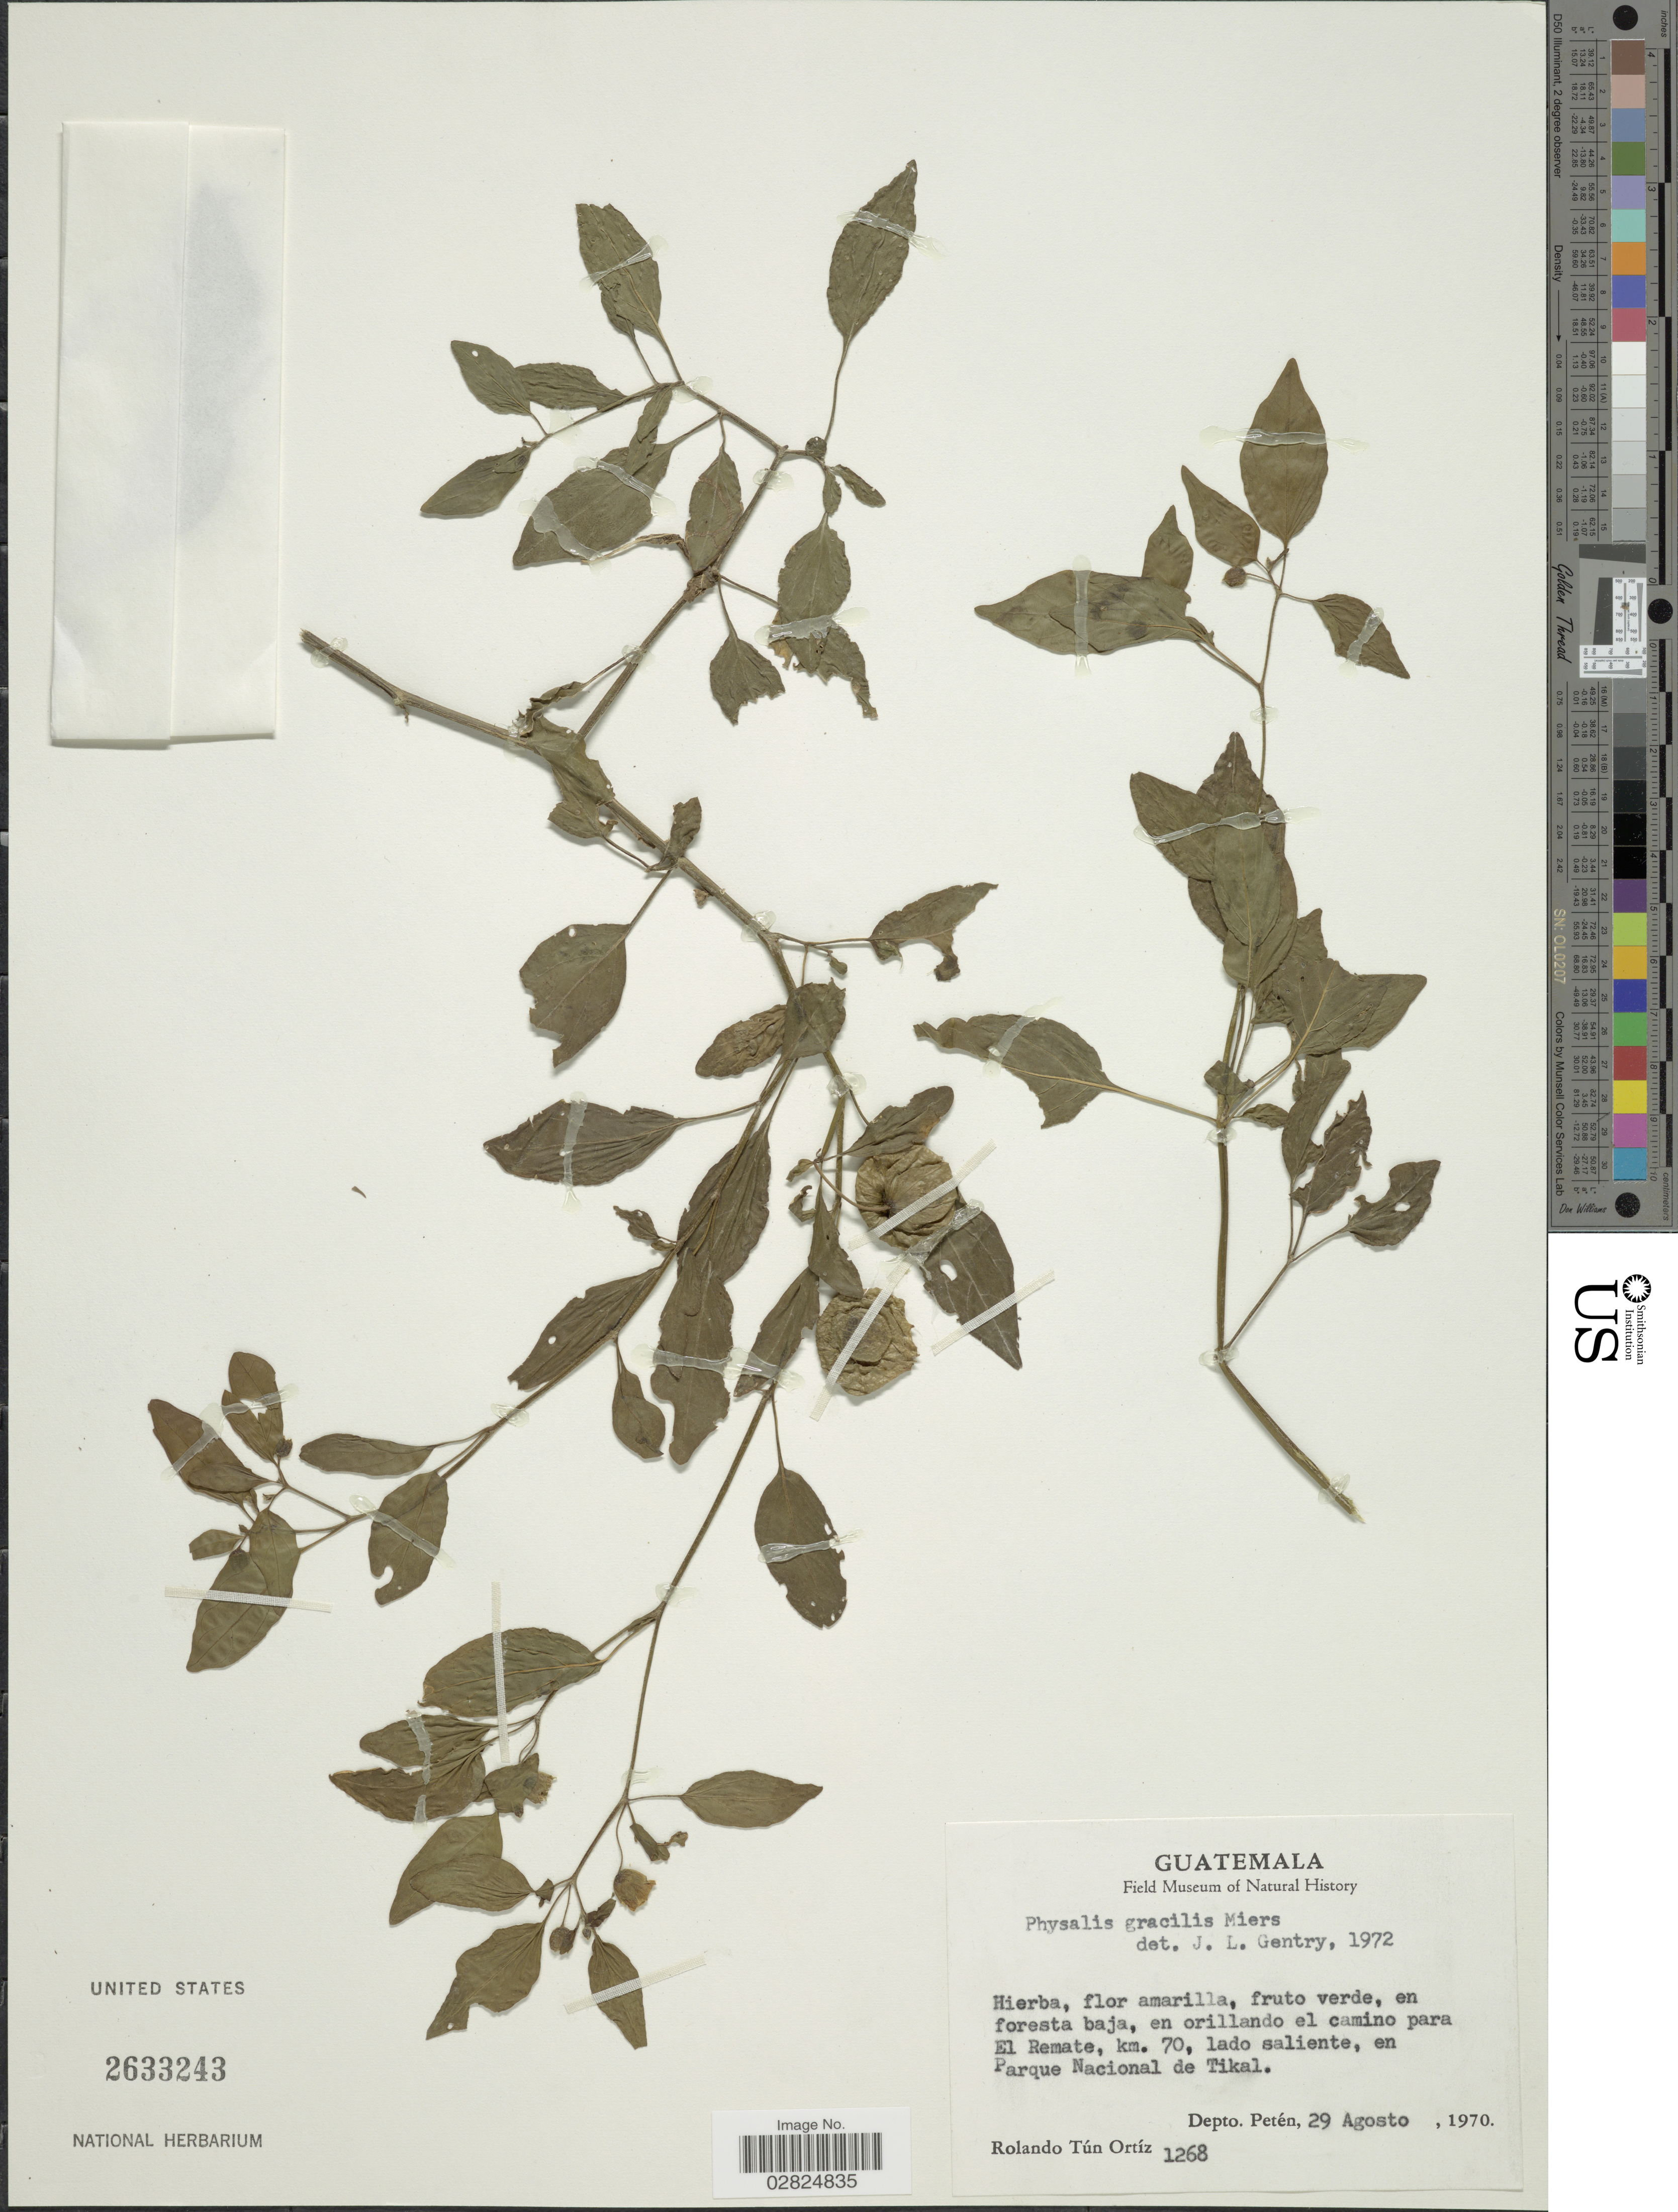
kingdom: Plantae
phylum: Tracheophyta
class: Magnoliopsida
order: Solanales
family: Solanaceae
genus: Physalis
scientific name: Physalis gracilis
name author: Miers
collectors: R. T. Ortíz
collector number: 1268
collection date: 1970-08-29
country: Guatemala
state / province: El Petén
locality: En orillando el camino para El Remate, km. 70, lado saliente, en Parque Nacional de Tikal. Depto. Petén.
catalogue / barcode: US 2633243